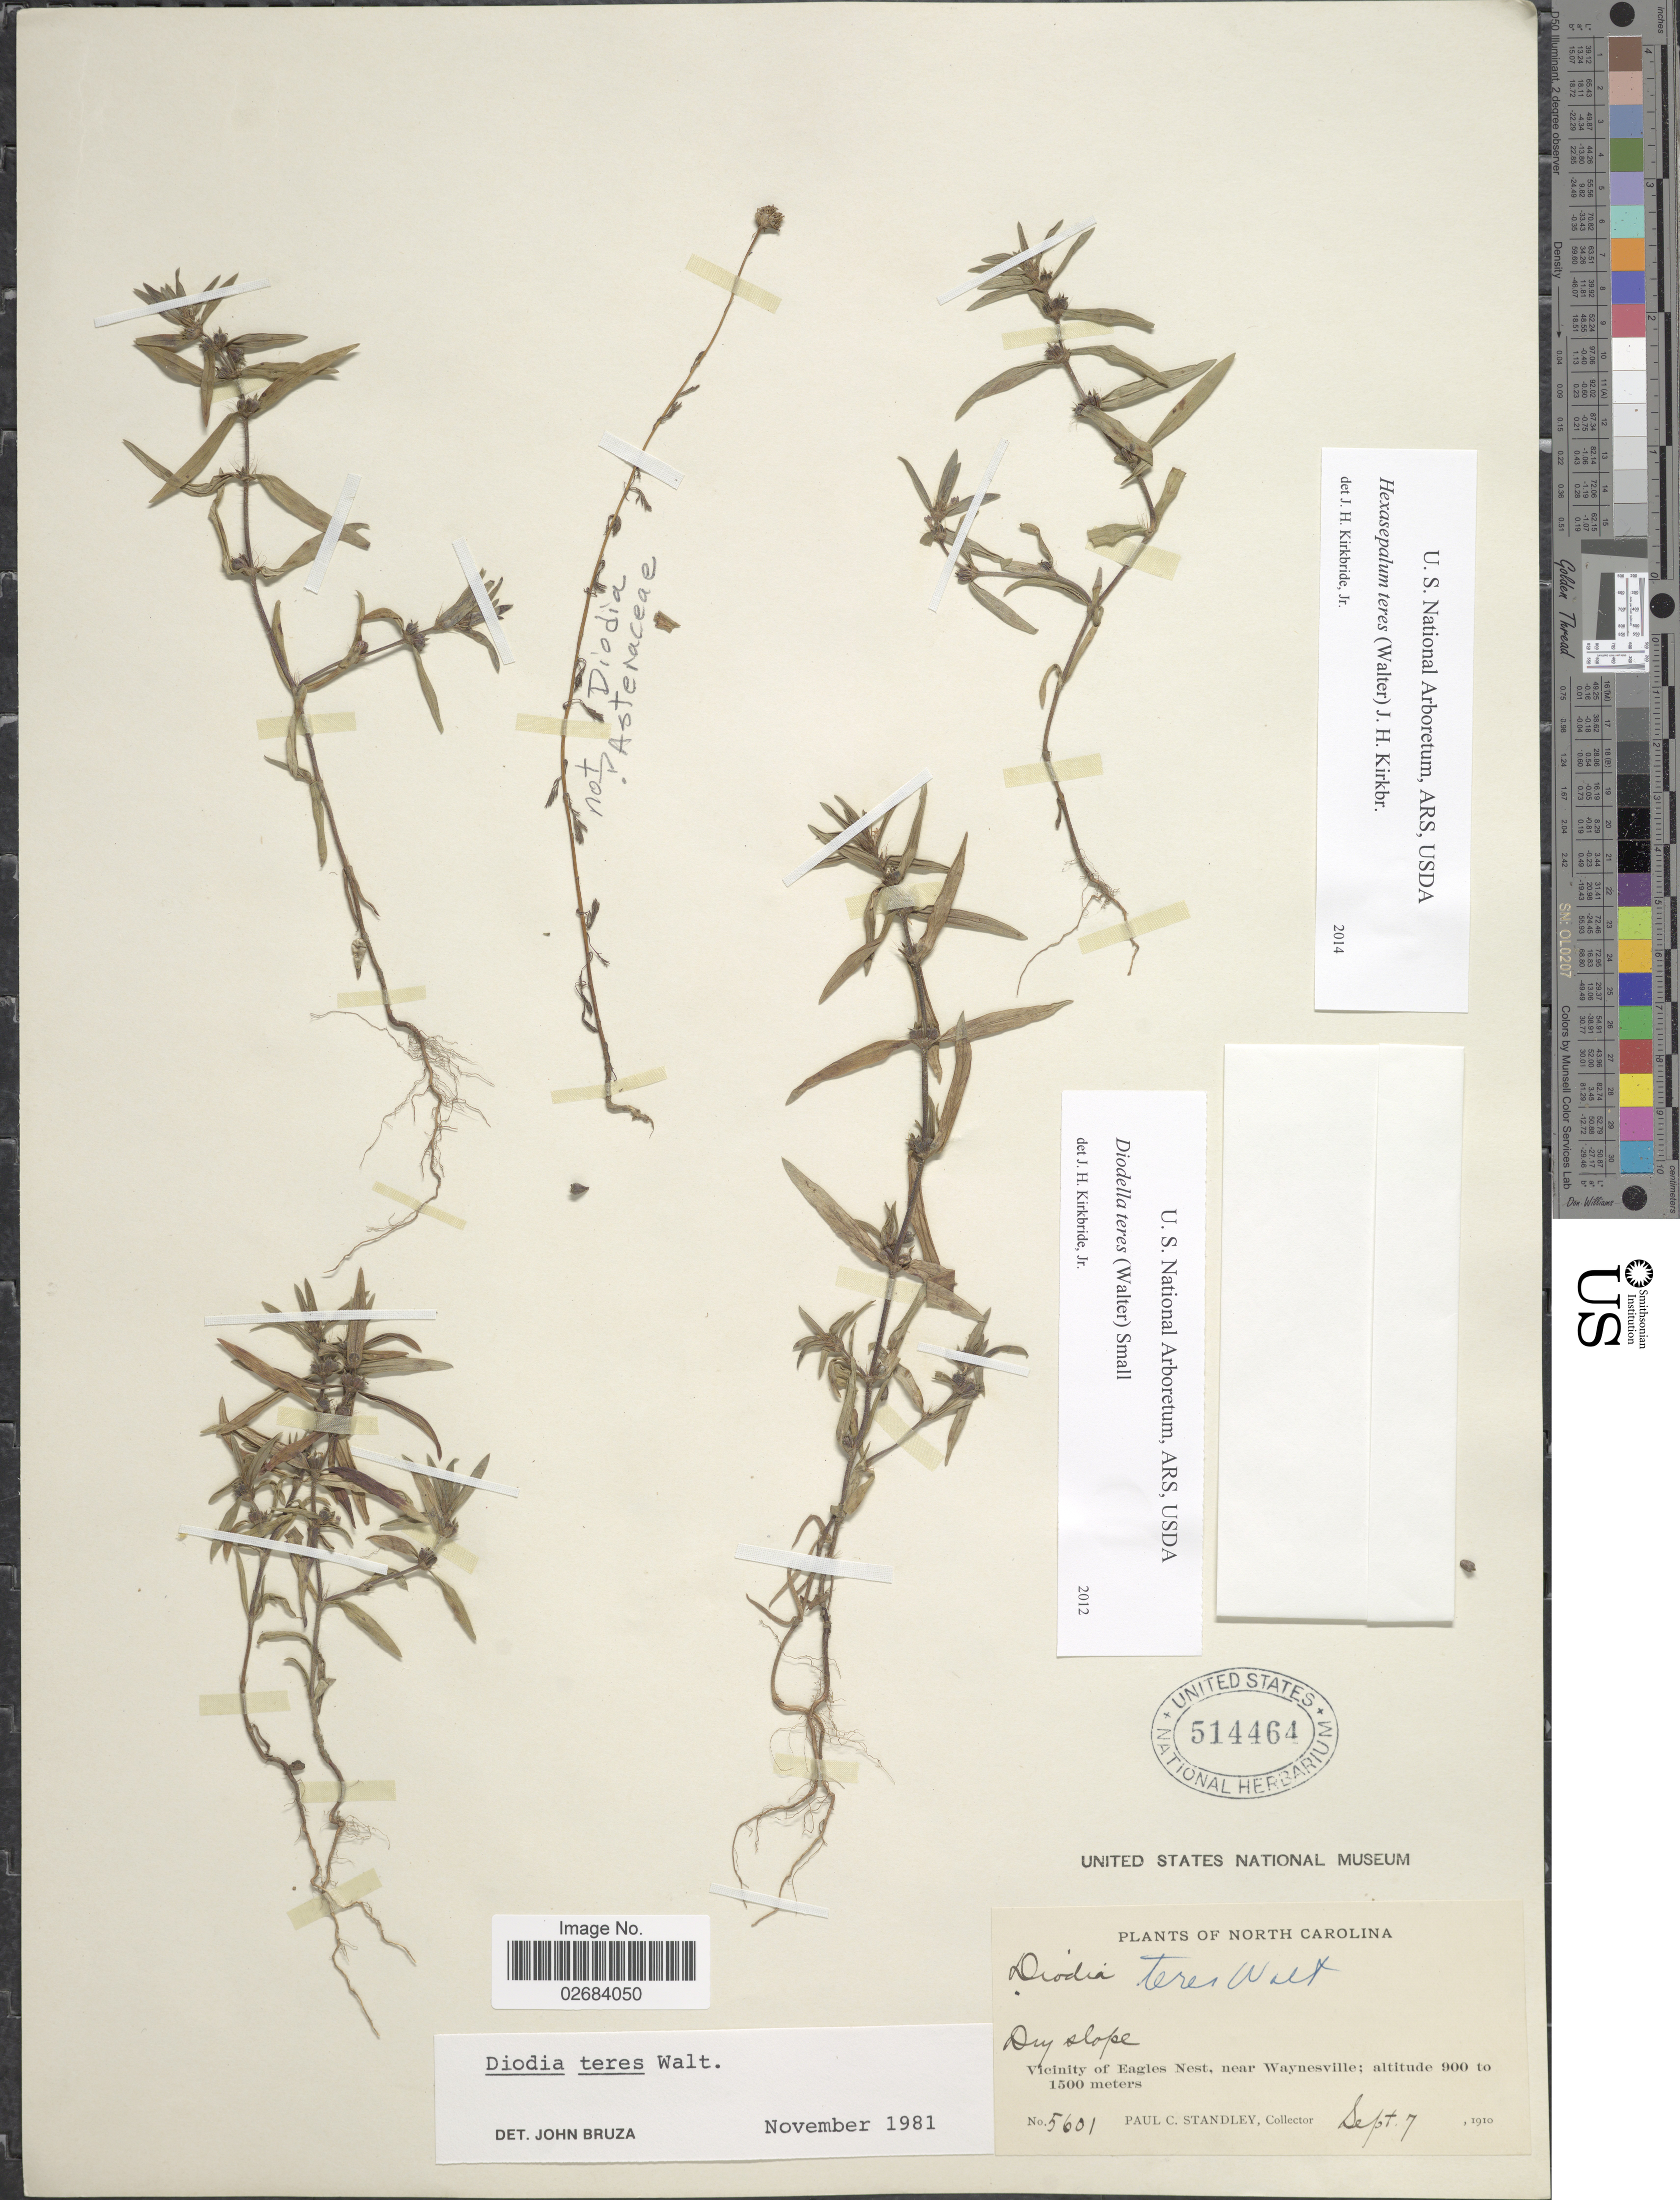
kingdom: Plantae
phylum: Tracheophyta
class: Magnoliopsida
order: Gentianales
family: Rubiaceae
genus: Diodia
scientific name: Diodia teres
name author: Walter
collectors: P. C. Standley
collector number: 5601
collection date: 1910-09-07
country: United States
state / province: North Carolina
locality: Vicinity of Eagles Nest, near Waynesville.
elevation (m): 900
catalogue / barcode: US 514464